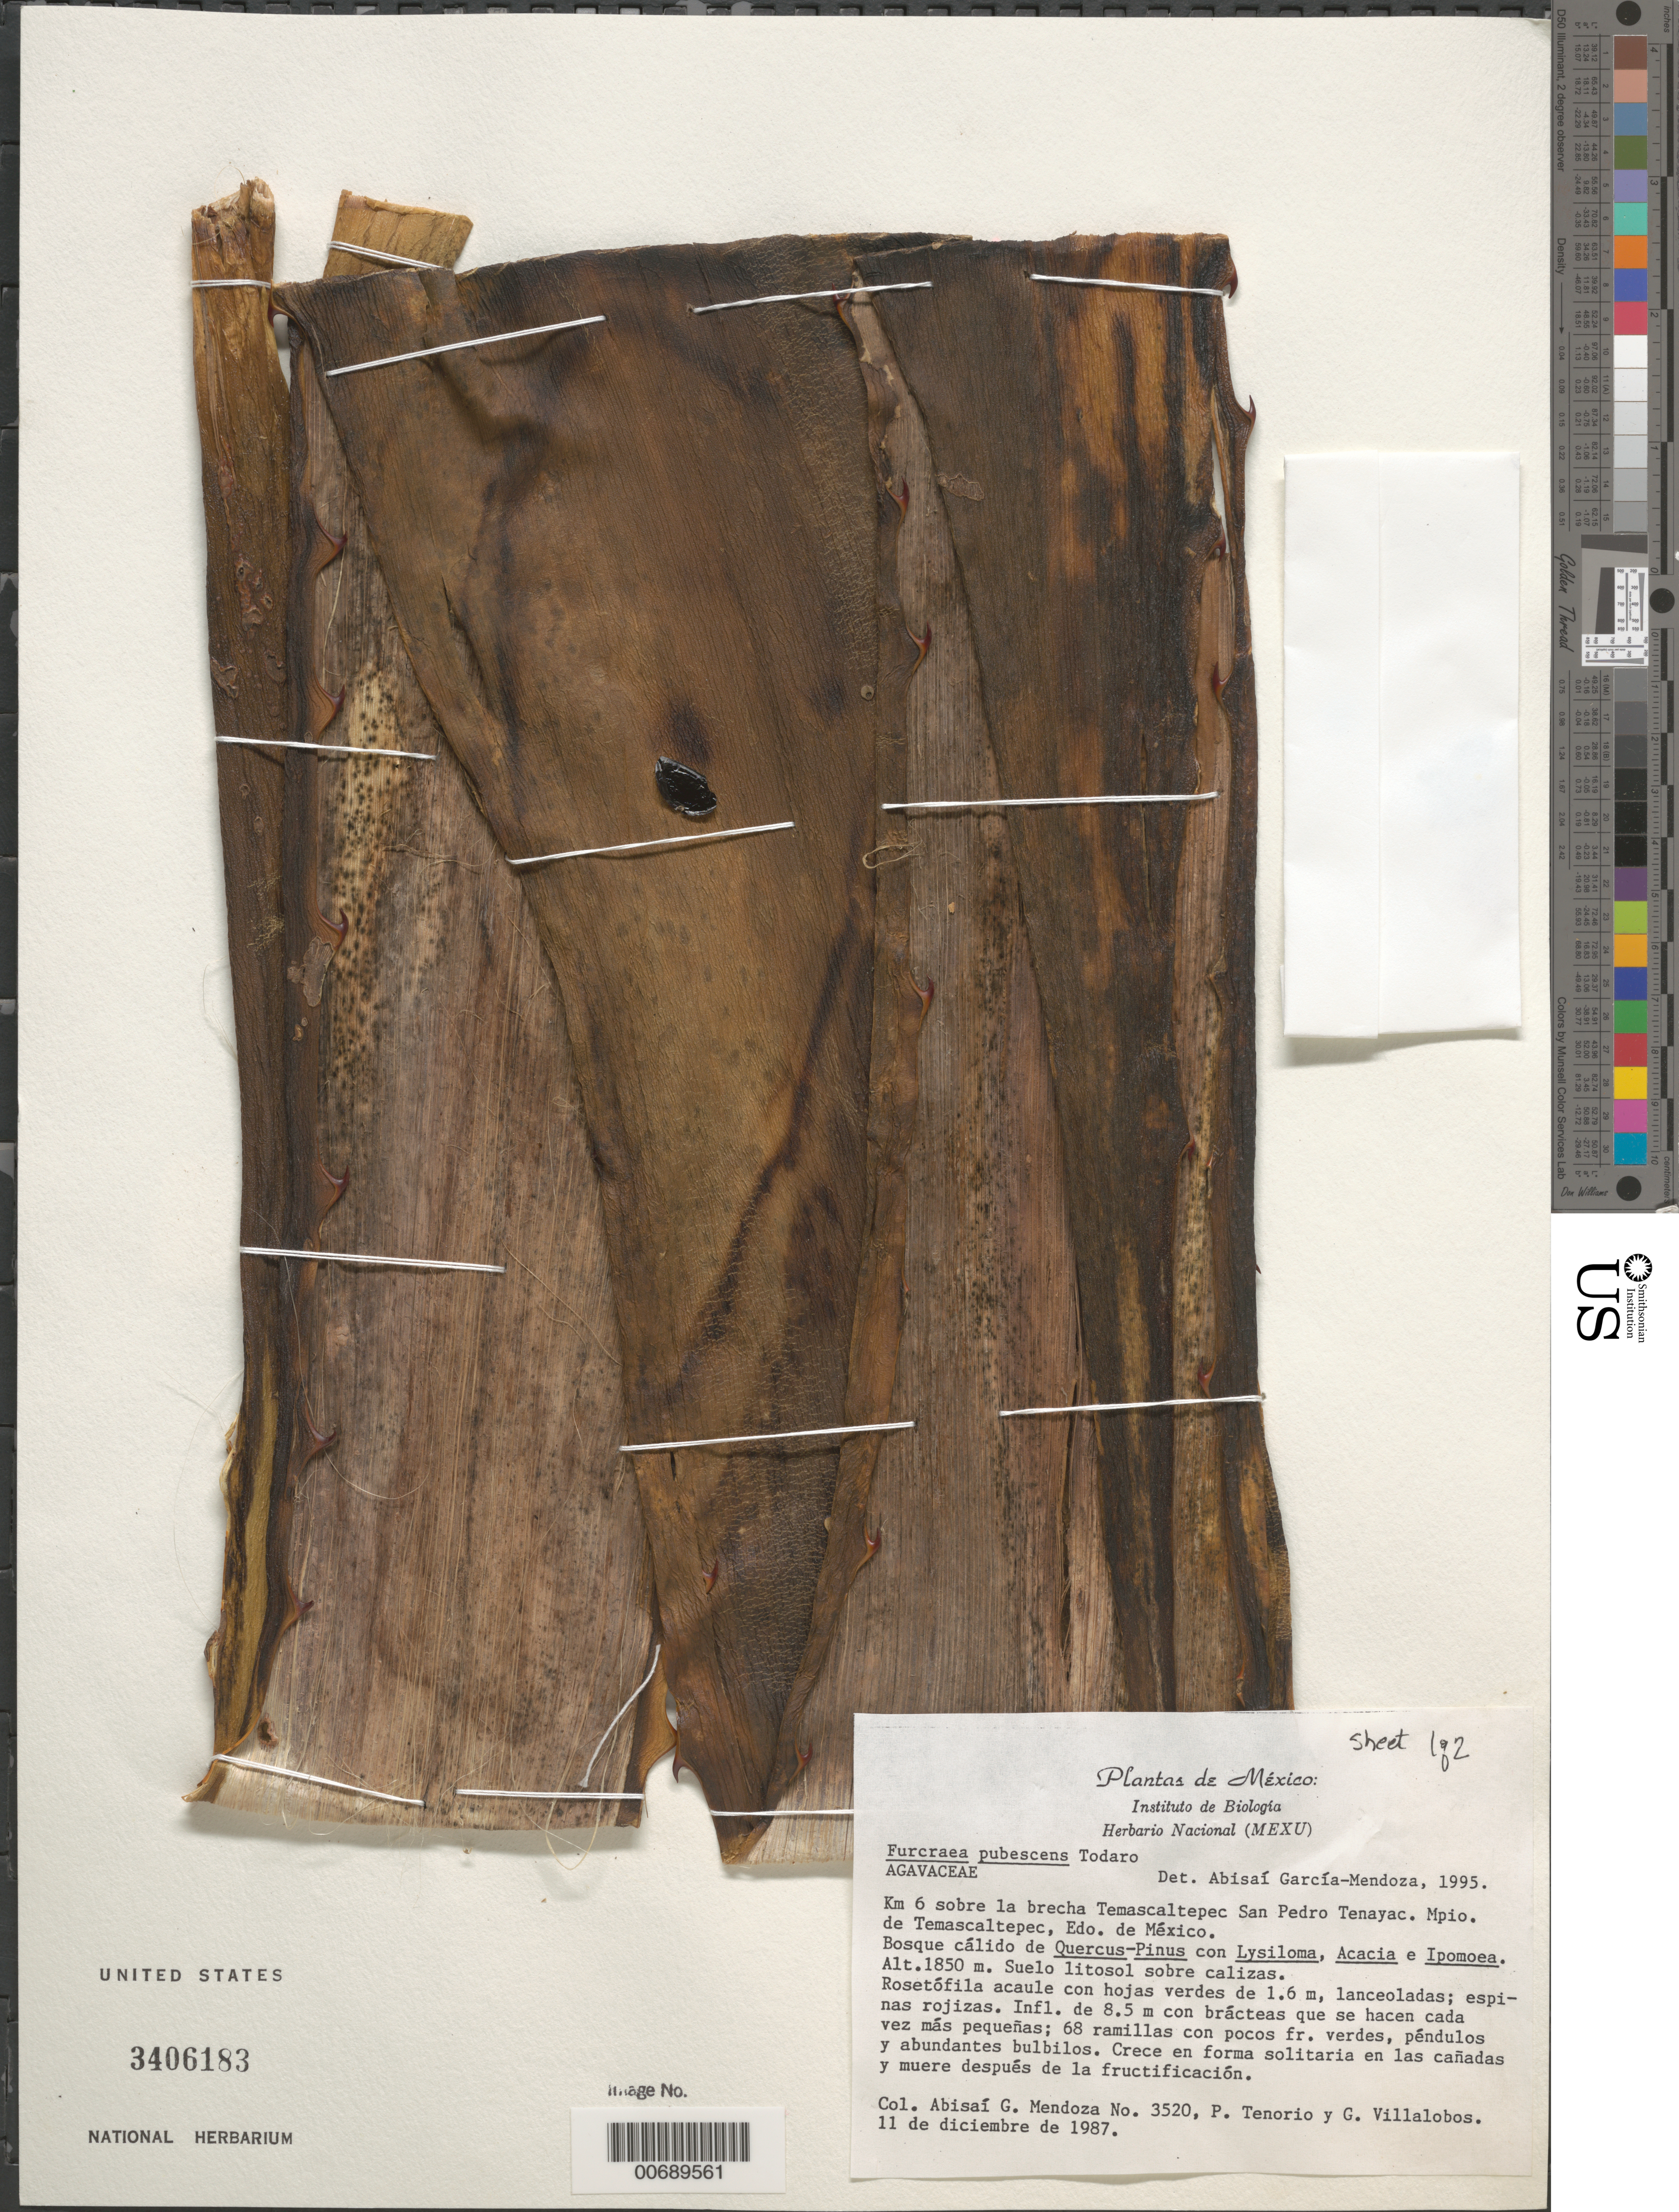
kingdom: Plantae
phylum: Tracheophyta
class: Liliopsida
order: Asparagales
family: Asparagaceae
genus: Furcraea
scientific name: Furcraea pubescens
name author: Tod.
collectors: A. García-Mendoza, P. Tenorio L. & G. Villalobos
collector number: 3520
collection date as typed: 11 Dec 1987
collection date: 1987-12-11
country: Mexico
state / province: México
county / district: Temascaltepec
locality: Temascaltepec San Pedro Tenayac.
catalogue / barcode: US 3406183